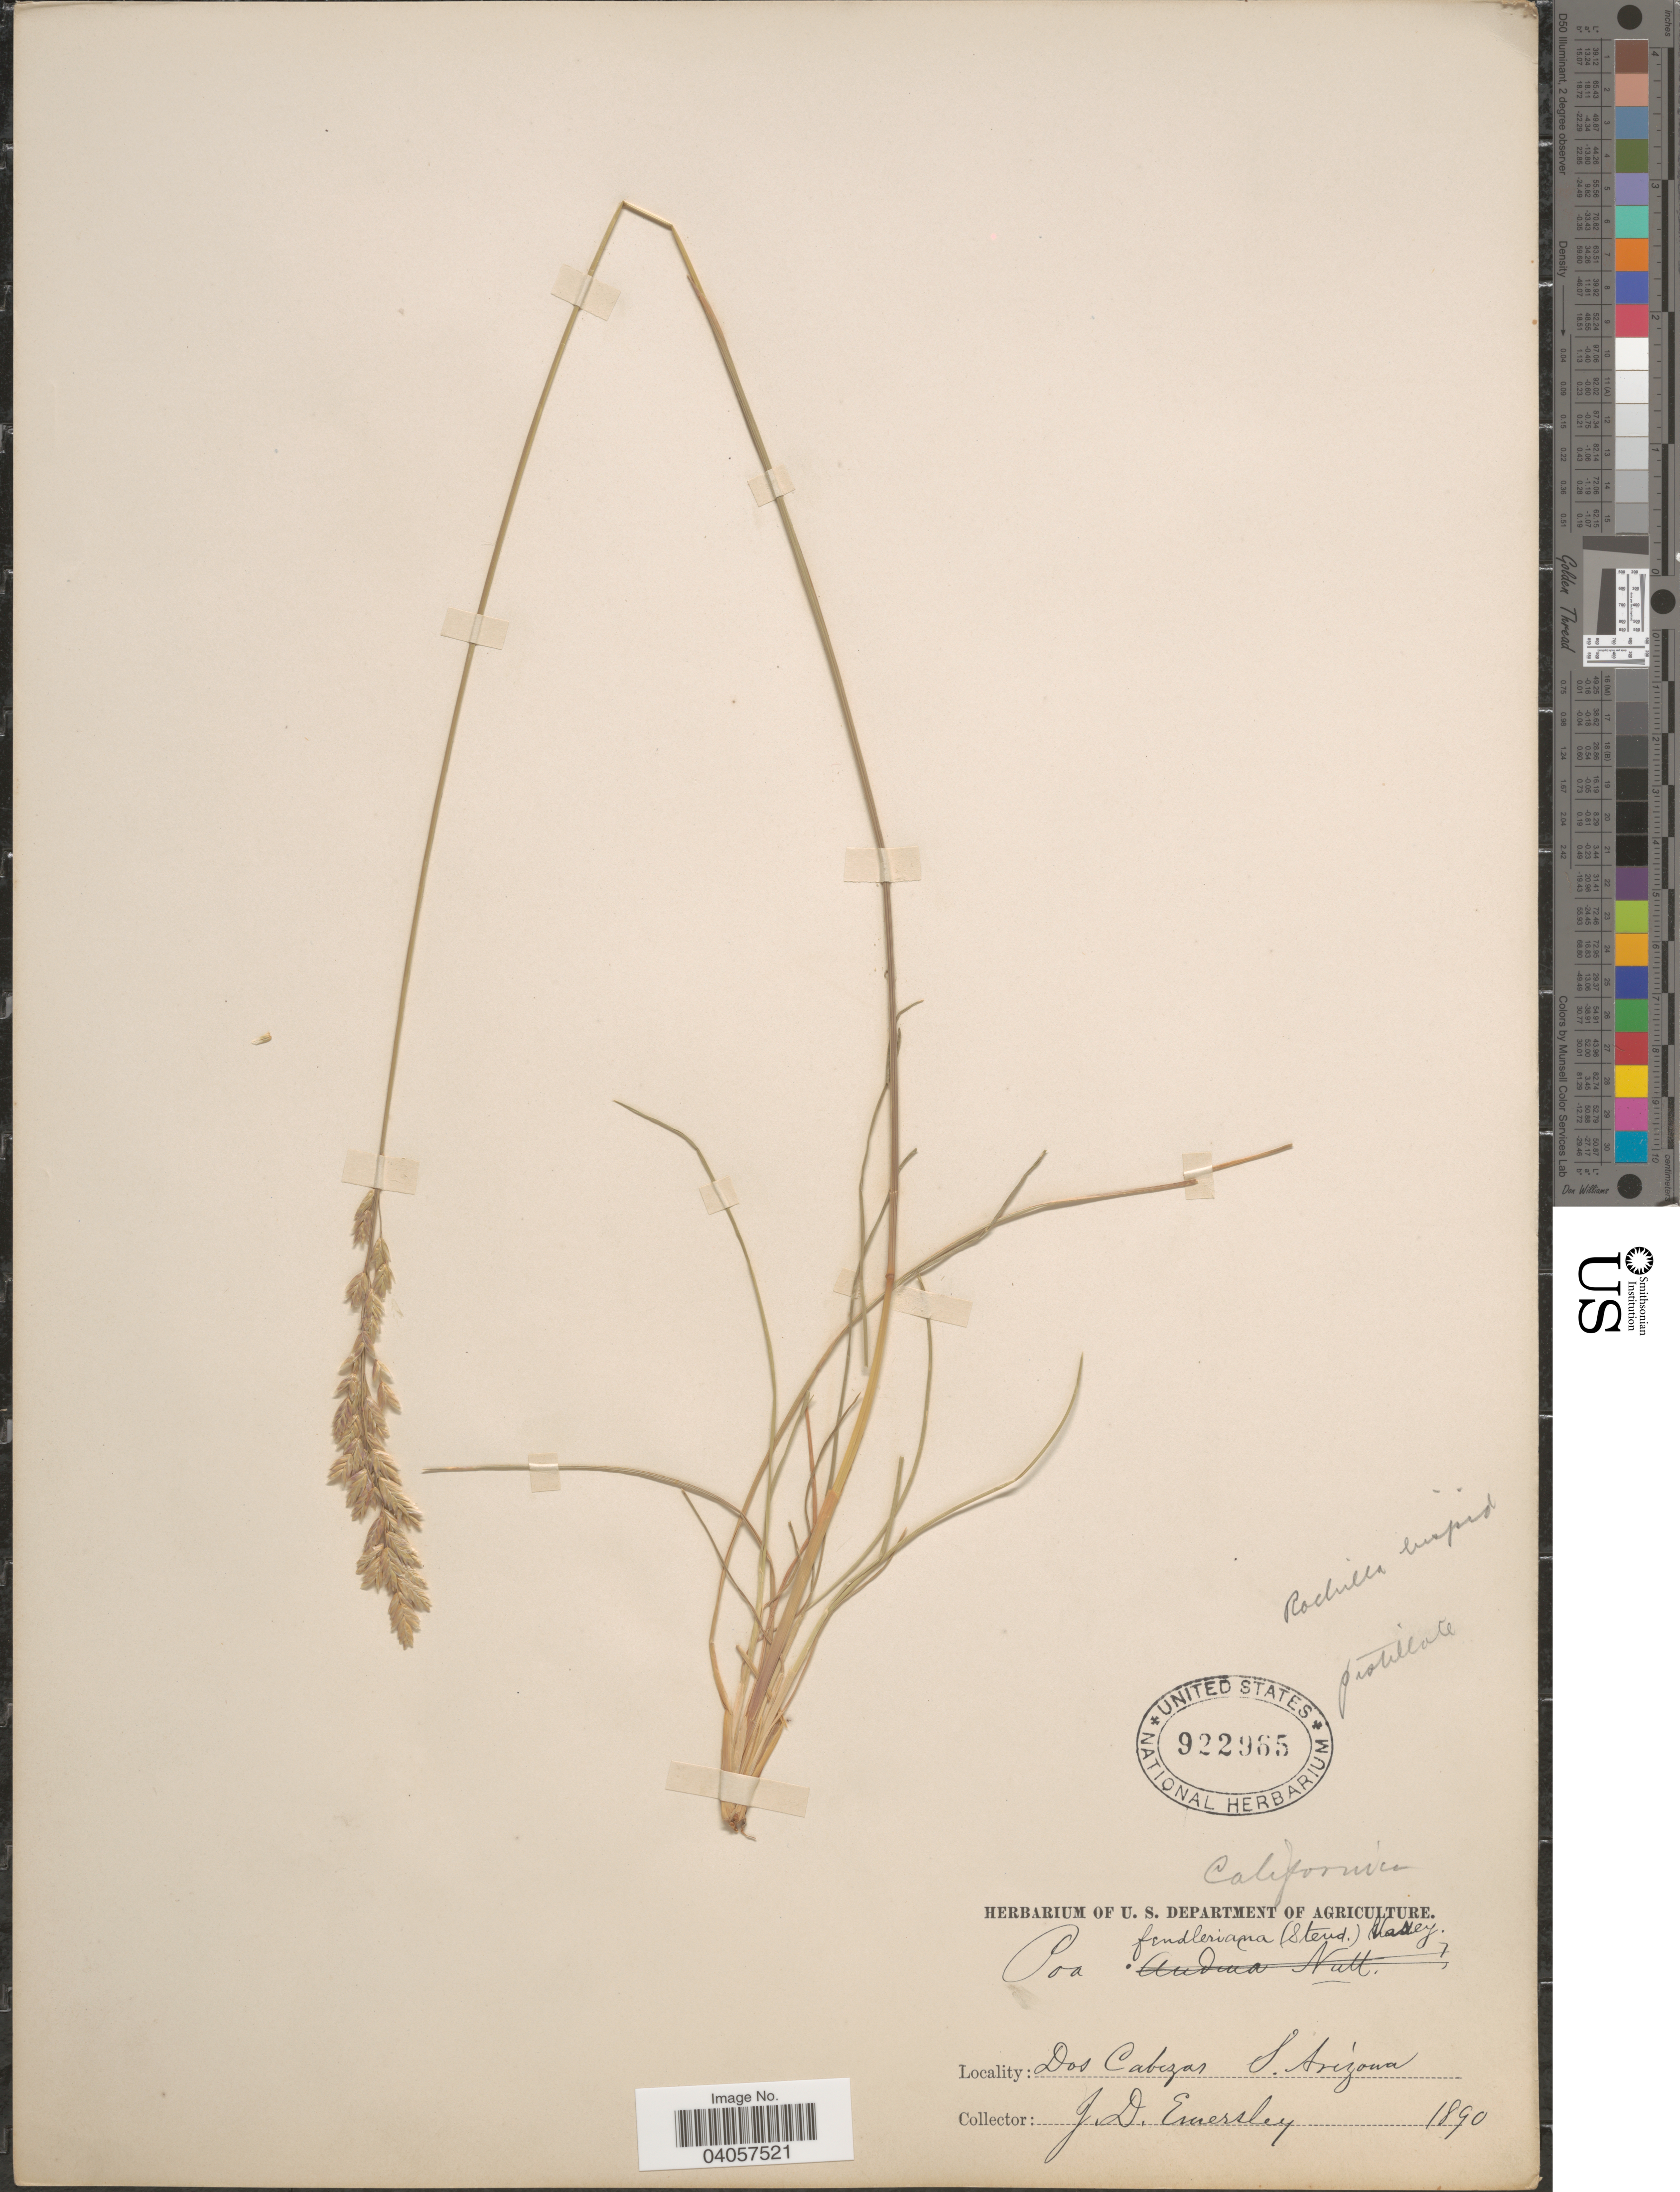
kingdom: Plantae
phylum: Tracheophyta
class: Liliopsida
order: Poales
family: Poaceae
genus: Poa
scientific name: Poa fendleriana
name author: (Steud.) Vasey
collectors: J. Emersley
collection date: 1890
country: United States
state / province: Arizona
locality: Dos Cabezas.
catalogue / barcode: US 922965